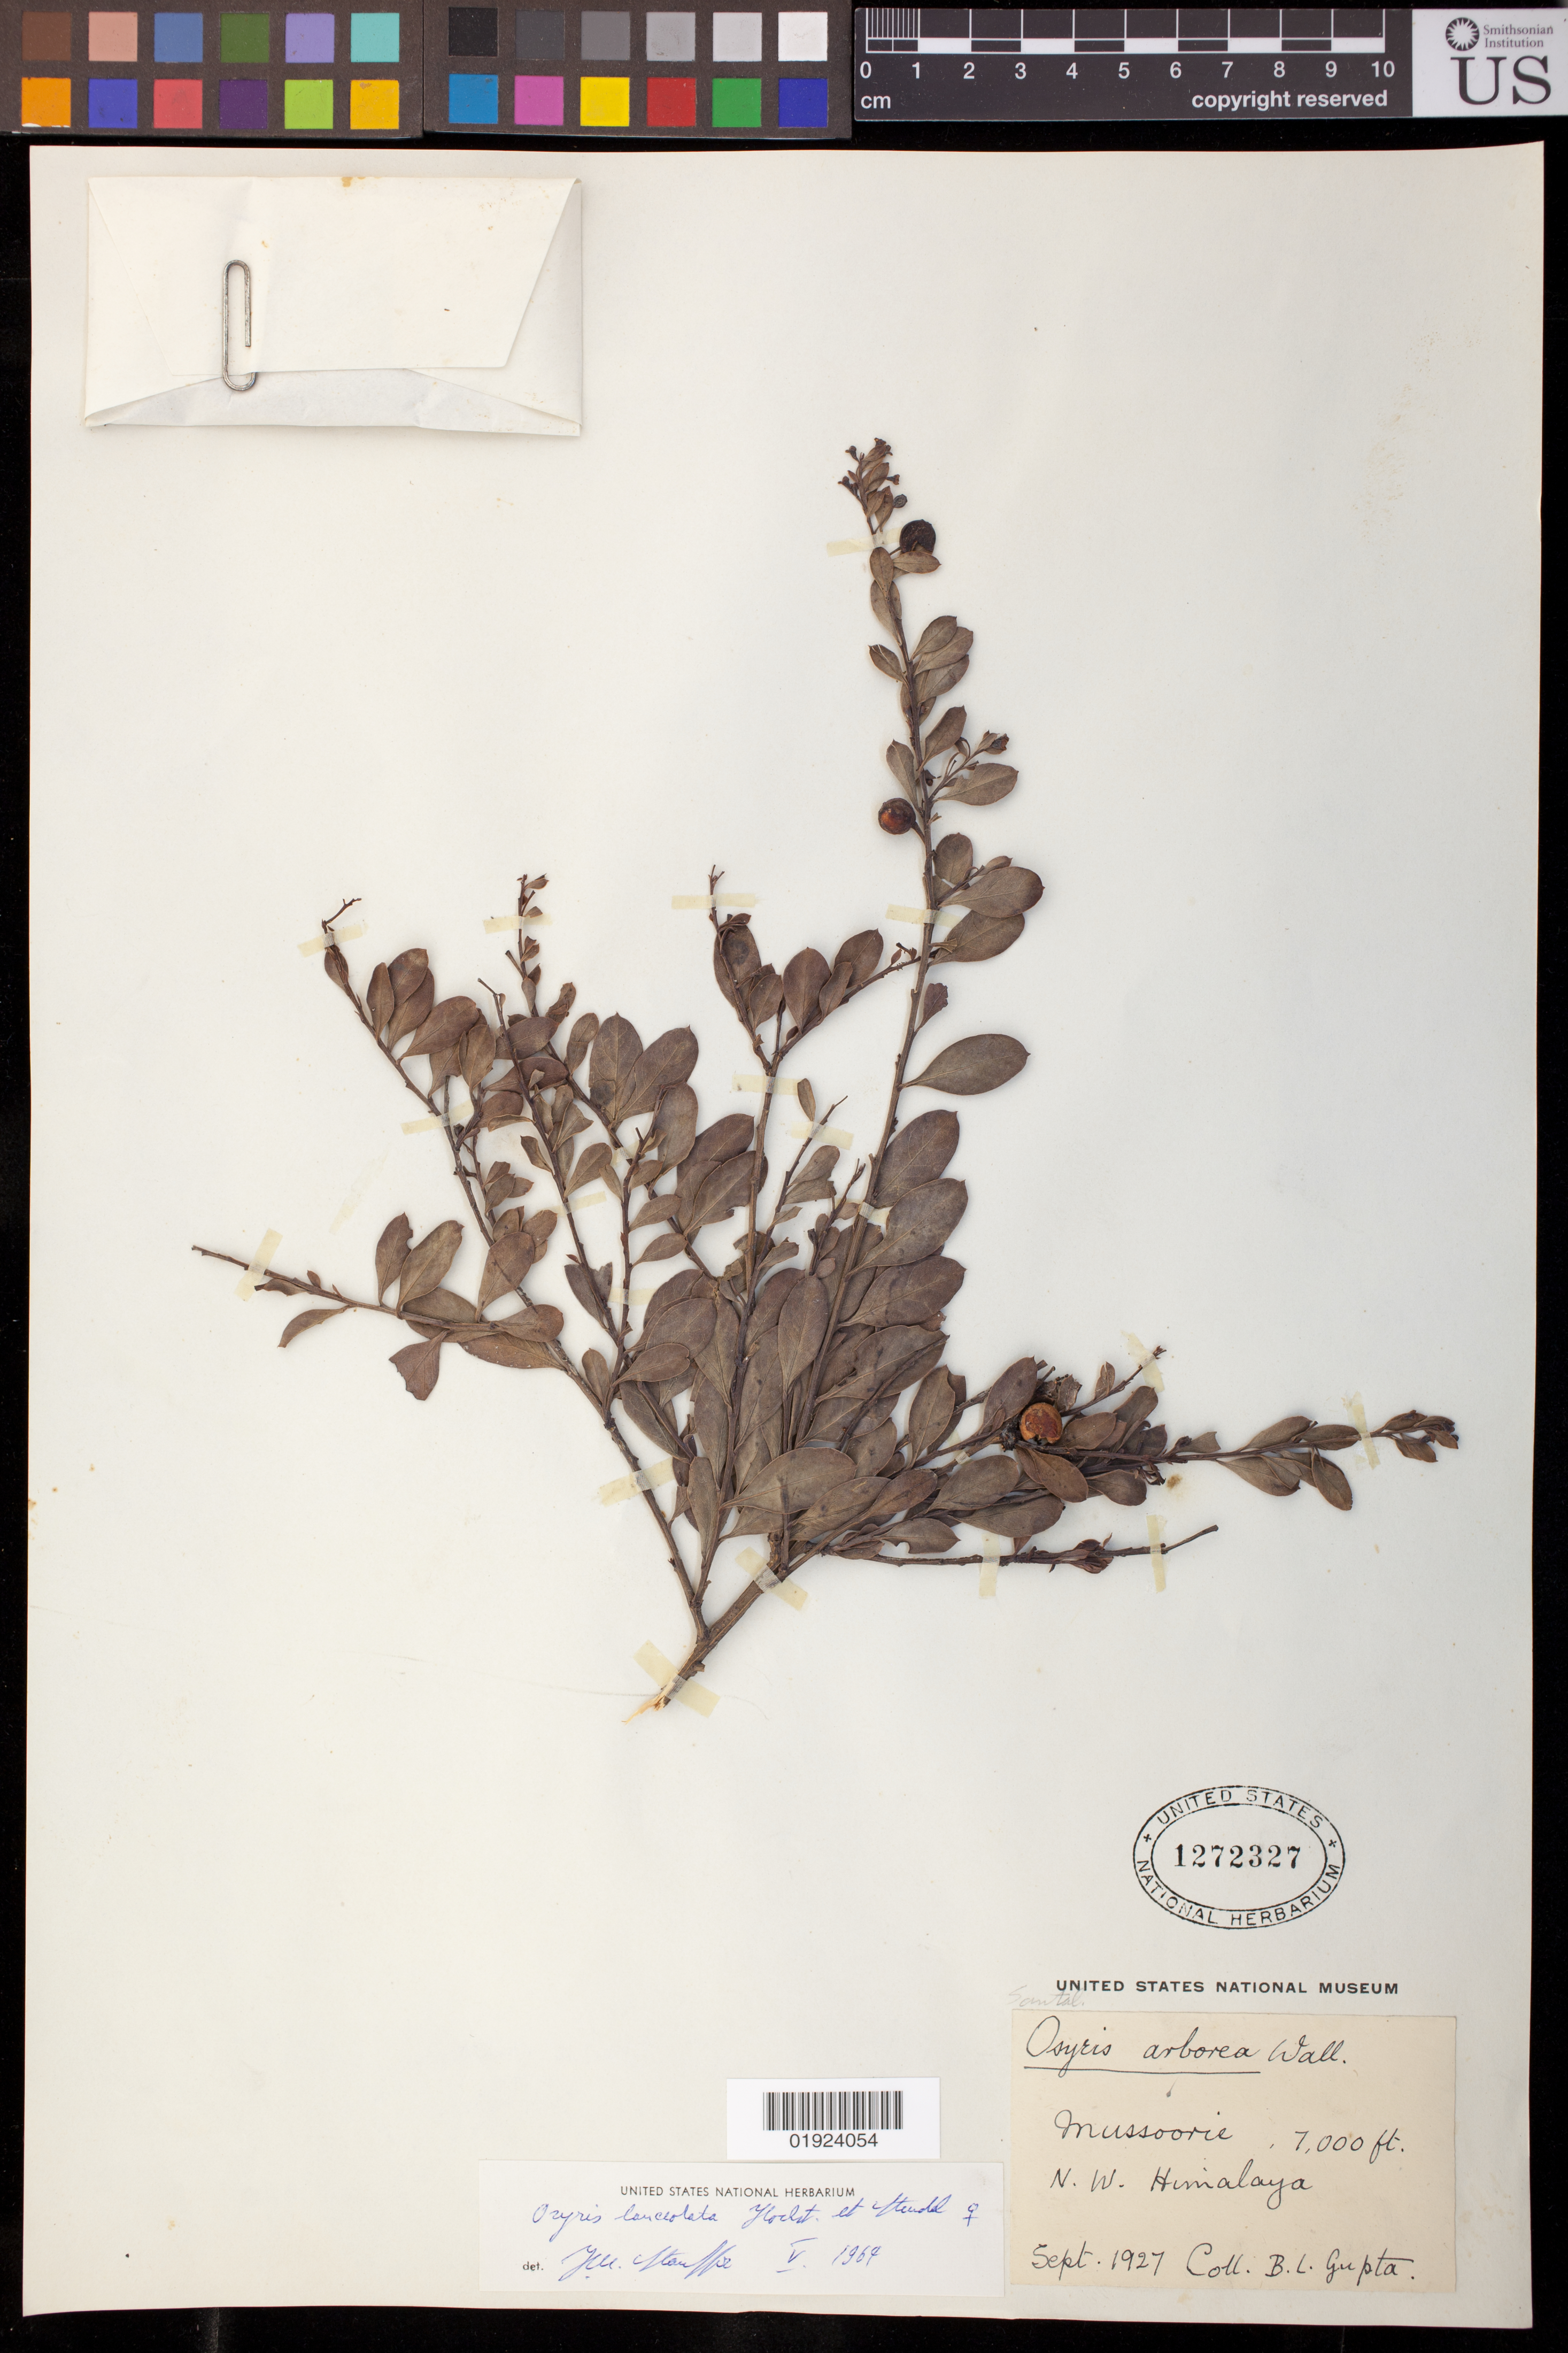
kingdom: Plantae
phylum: Tracheophyta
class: Magnoliopsida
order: Santalales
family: Santalaceae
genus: Osyris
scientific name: Osyris quadripartita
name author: Salzm. ex Decne.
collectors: B. L. Gupta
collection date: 1927-09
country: India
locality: Mussoorie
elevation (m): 2134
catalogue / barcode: US 1272327